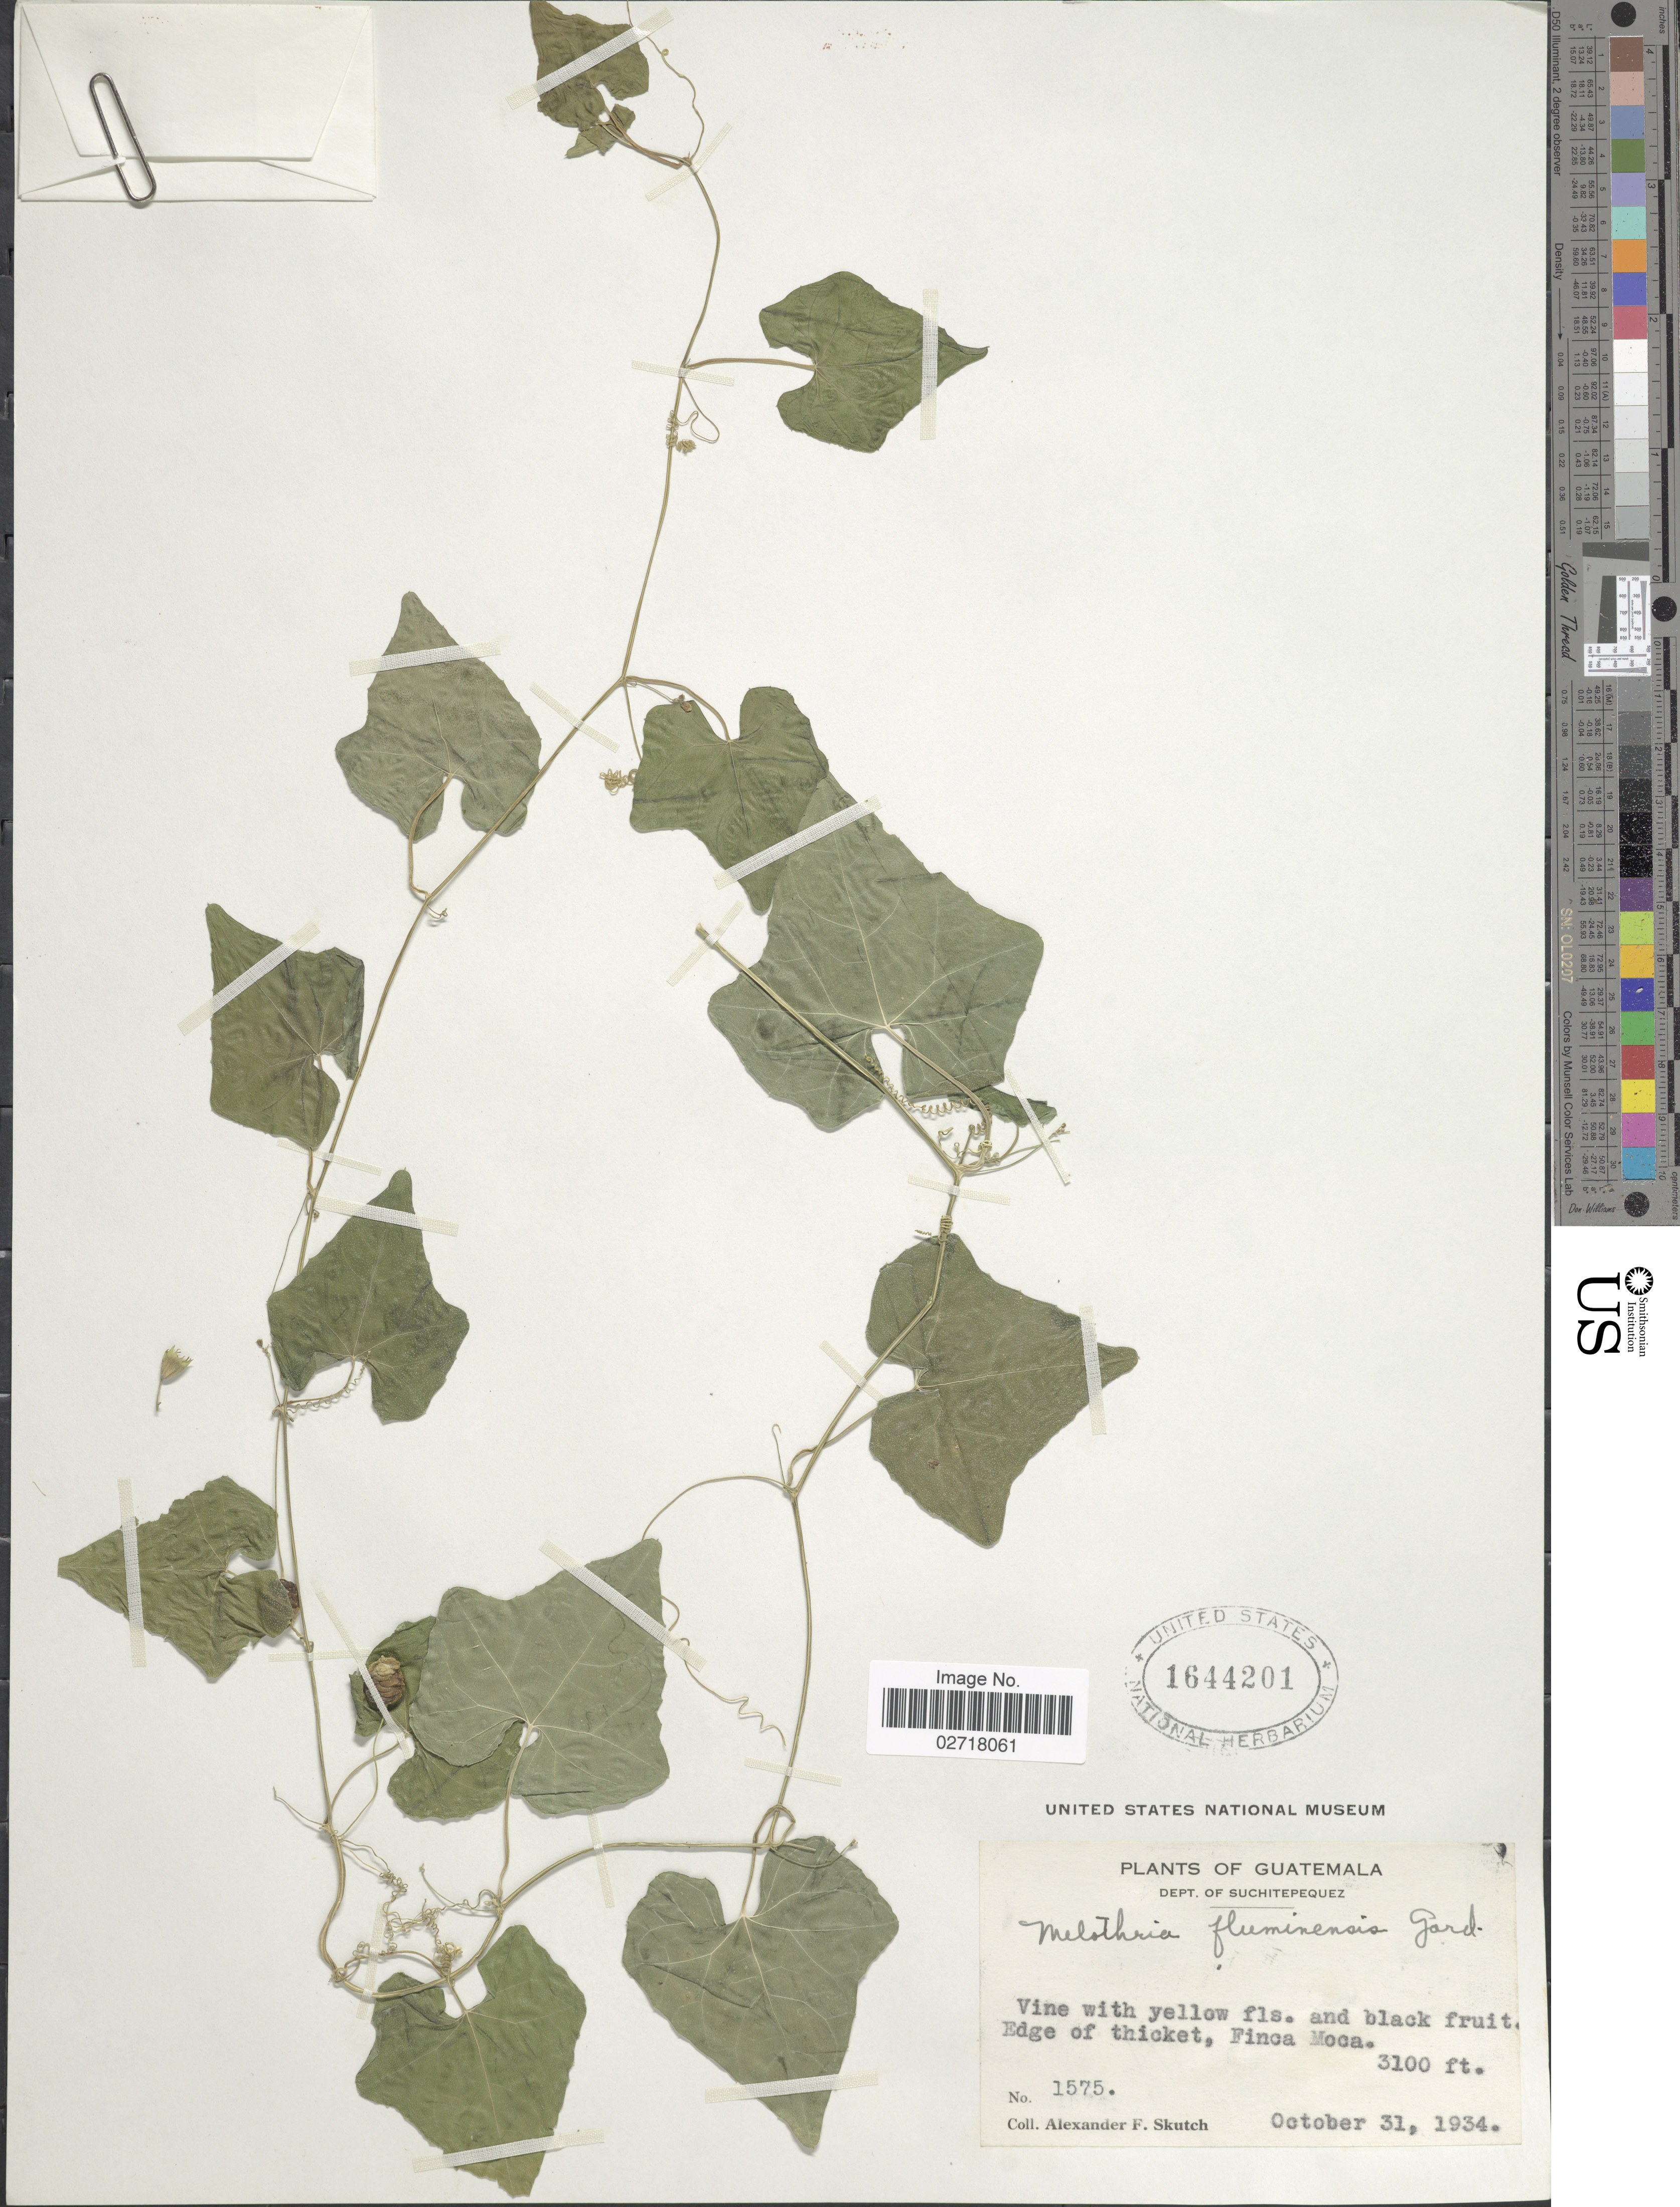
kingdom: Plantae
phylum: Tracheophyta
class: Magnoliopsida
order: Cucurbitales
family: Cucurbitaceae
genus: Melothria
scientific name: Melothria pendula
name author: L.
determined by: U.S. National Herbarium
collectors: A. F. Skutch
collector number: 1575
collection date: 1934-10-31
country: Guatemala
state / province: Suchitepéquez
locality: Finca Moca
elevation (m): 945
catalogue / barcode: US 1644201